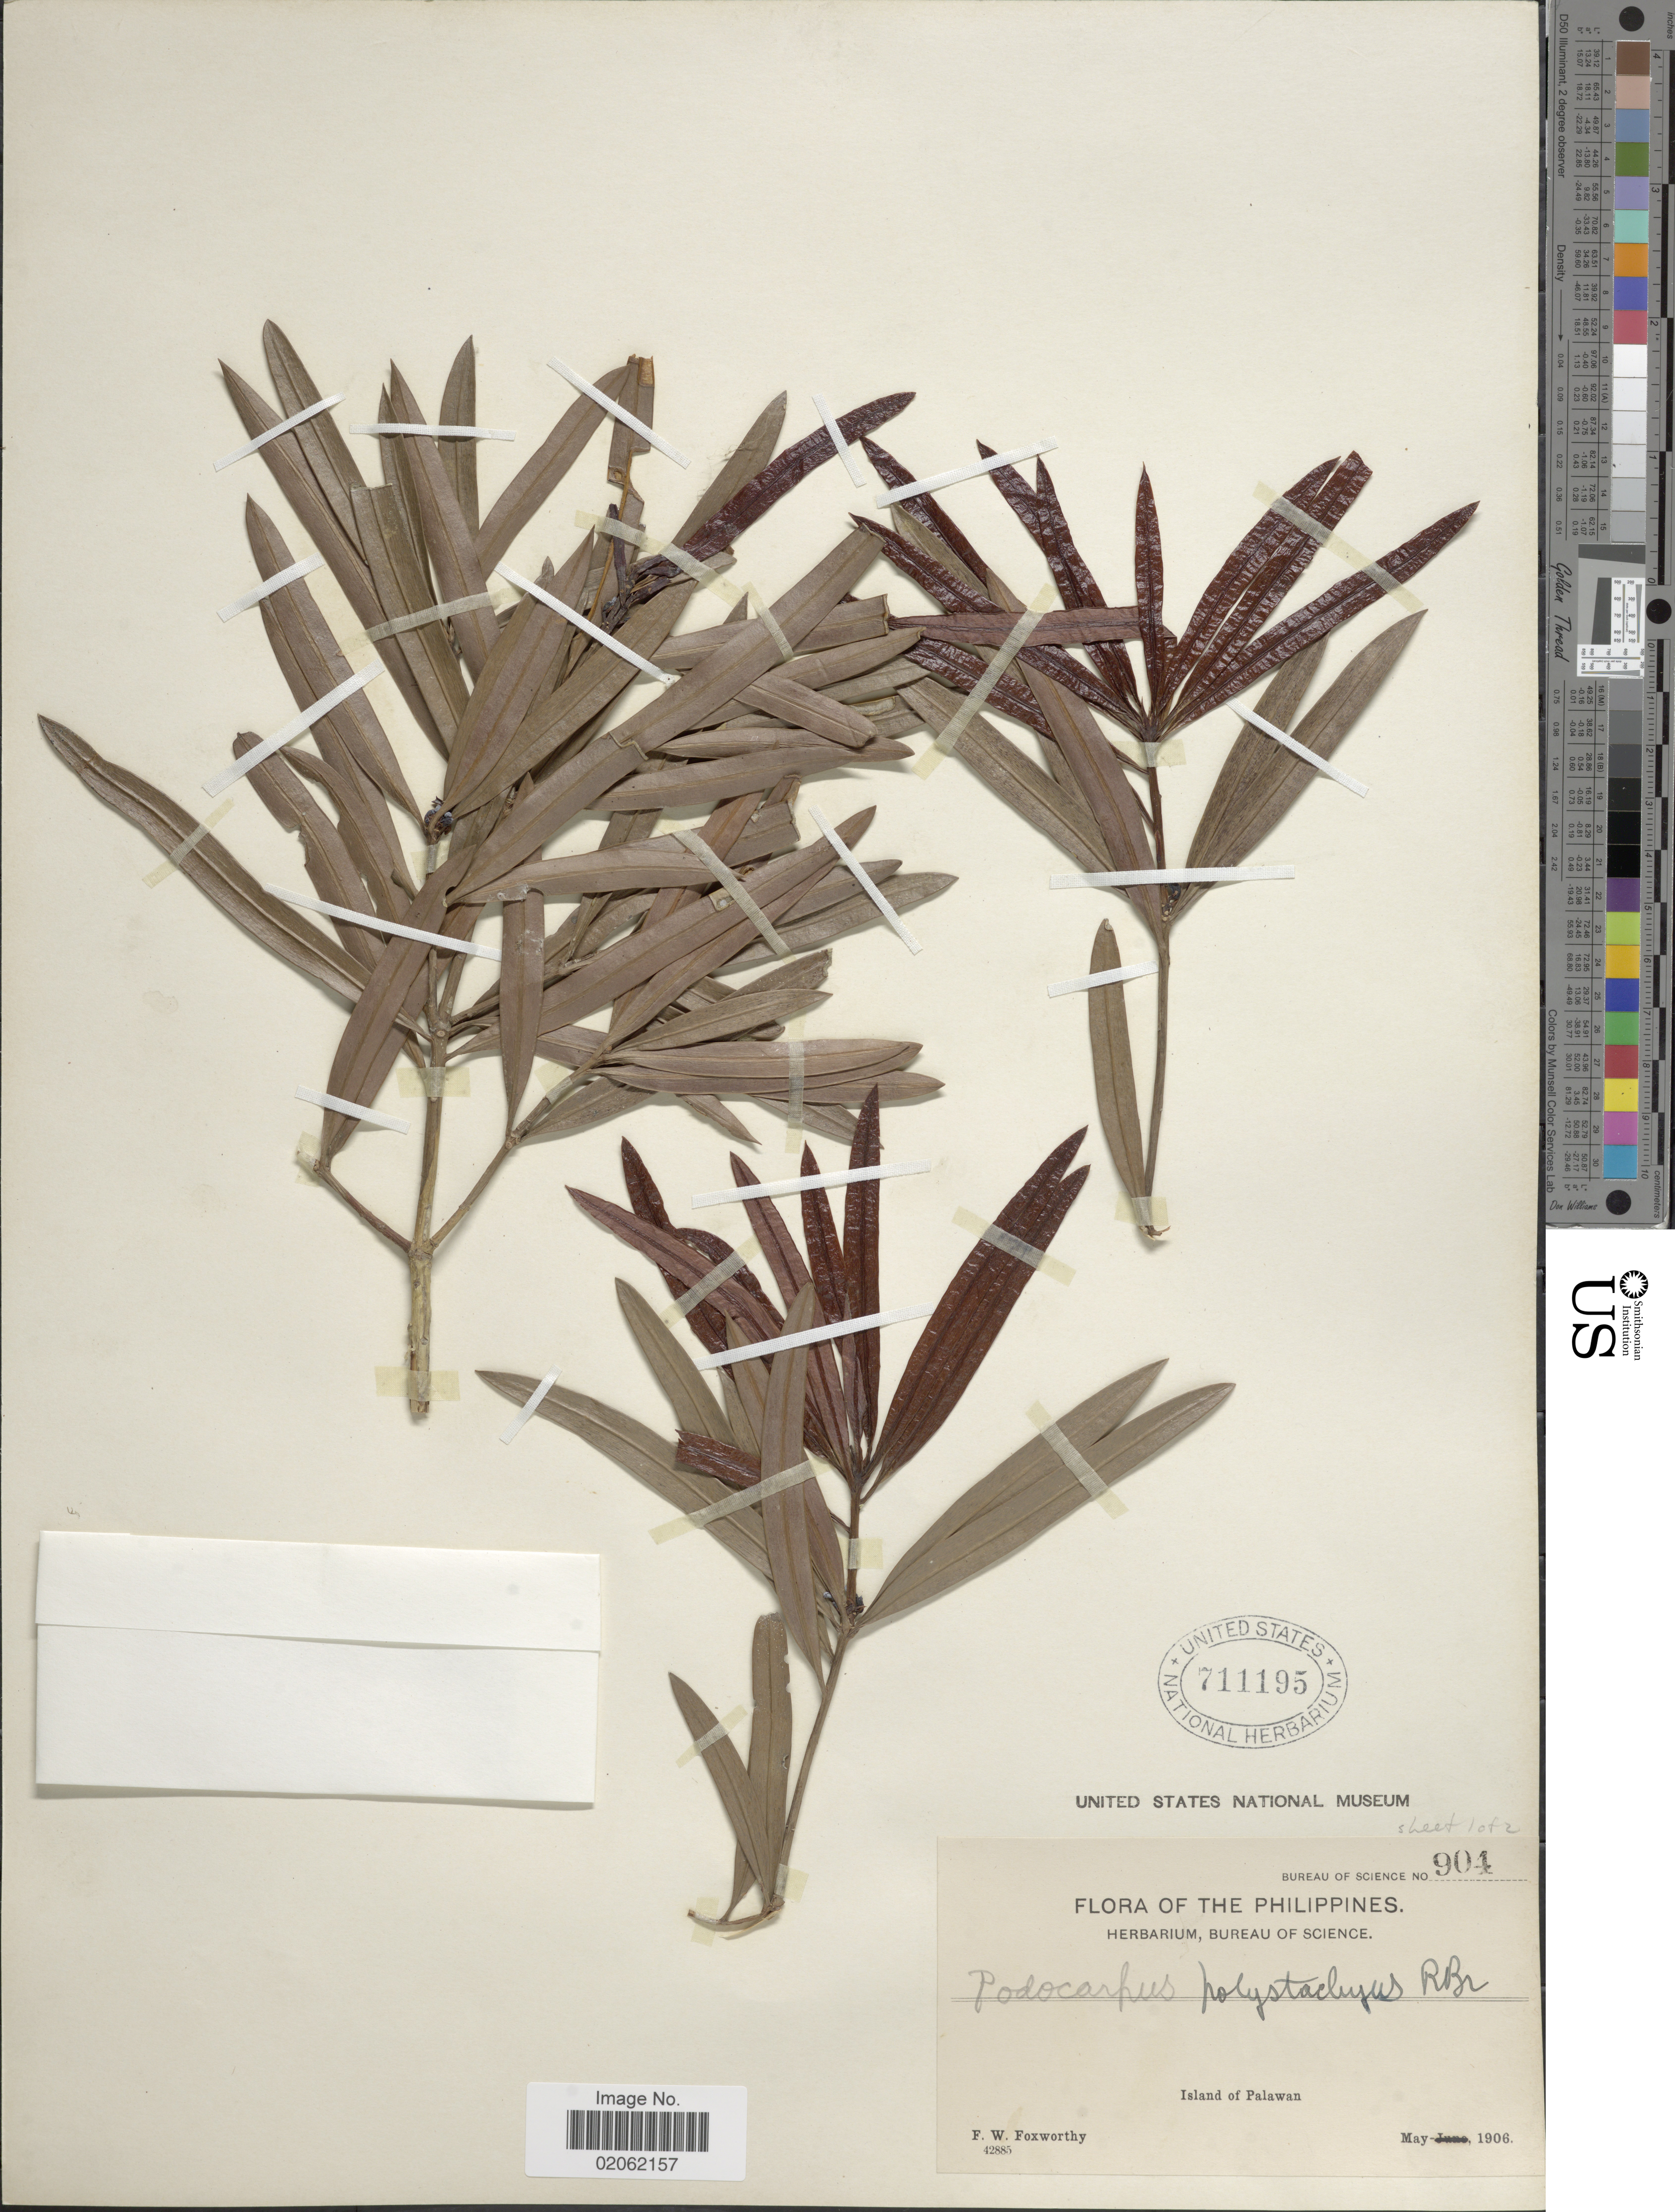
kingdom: Plantae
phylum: Tracheophyta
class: Pinopsida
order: Pinales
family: Podocarpaceae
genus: Podocarpus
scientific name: Podocarpus polystachyus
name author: R. Br. ex Endl.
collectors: F. W. Foxworthy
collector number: Bureau of Science 904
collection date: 1906-05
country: Philippines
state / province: Mimaropa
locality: Island of Palawan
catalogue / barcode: US 711195